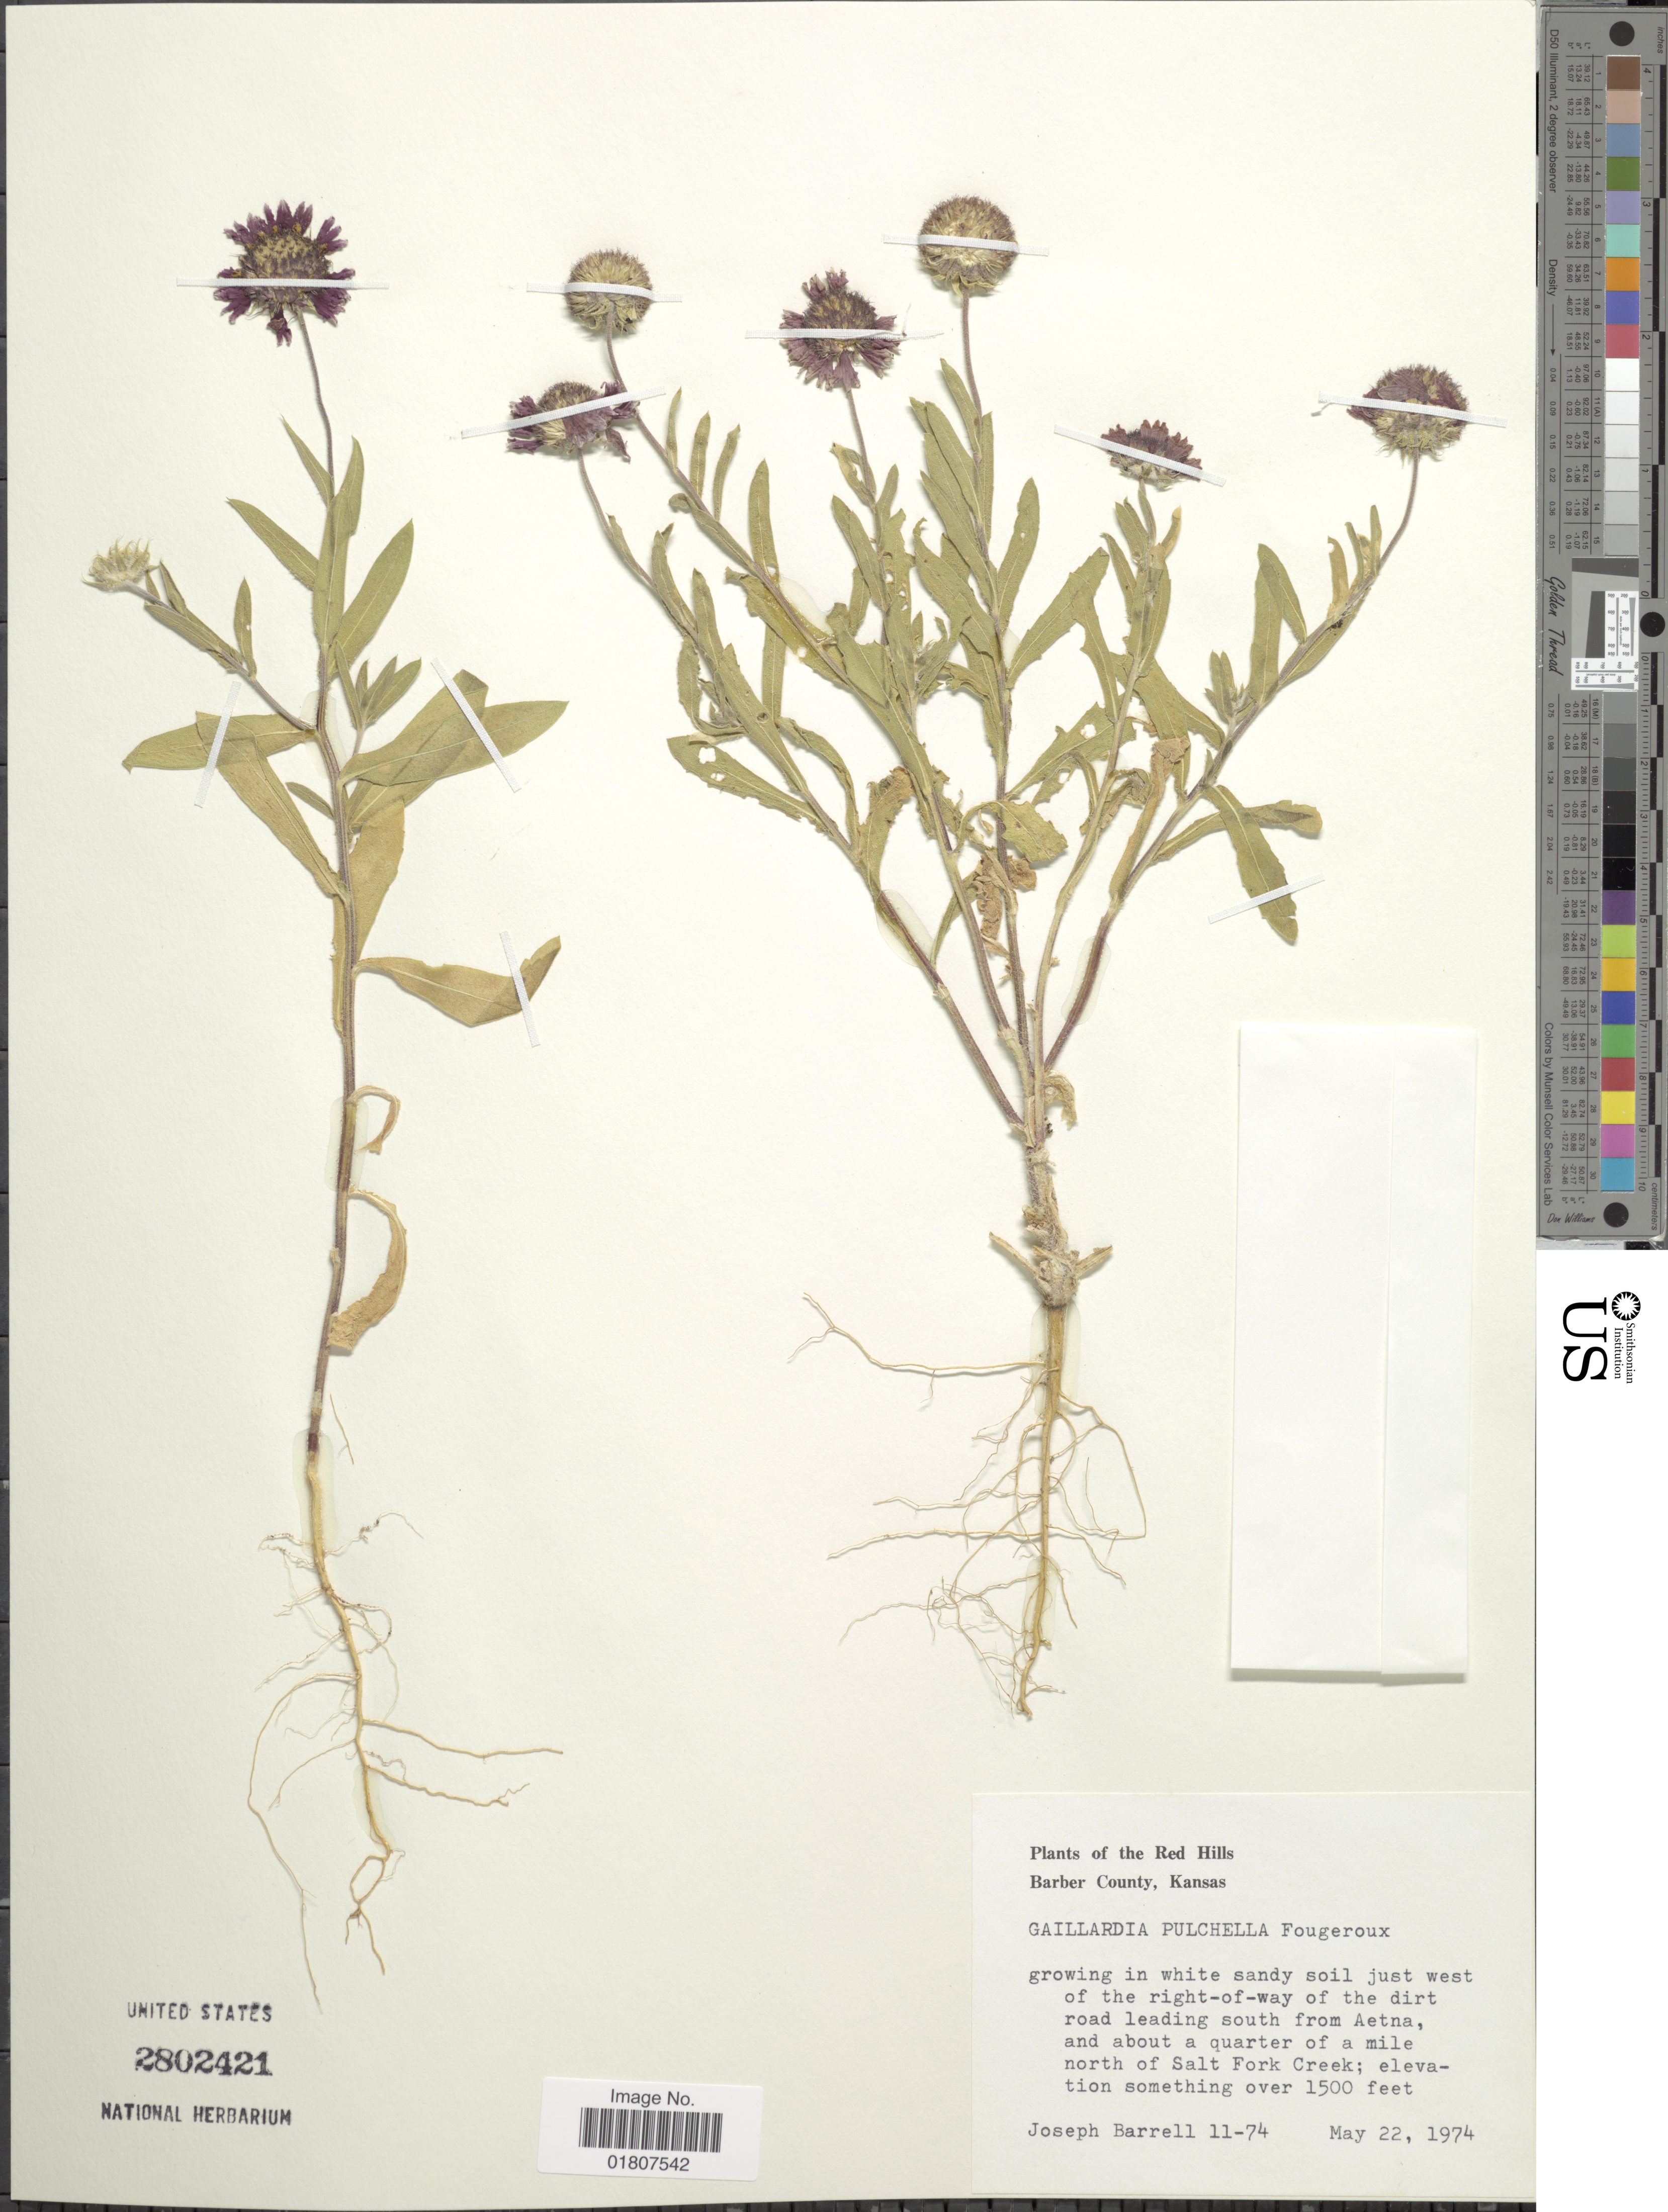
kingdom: Plantae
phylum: Tracheophyta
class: Magnoliopsida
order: Asterales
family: Asteraceae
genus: Gaillardia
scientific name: Gaillardia pulchella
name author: Foug.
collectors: J. Barrell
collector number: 11-74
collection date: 1974-05-22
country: United States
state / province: Kansas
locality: Red Hills, Barber County. just west of the right-of-way of the dirt road leading south from Aetna, and about a quarter of a mile north of Salt Fork Creek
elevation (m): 457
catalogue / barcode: US 2802421